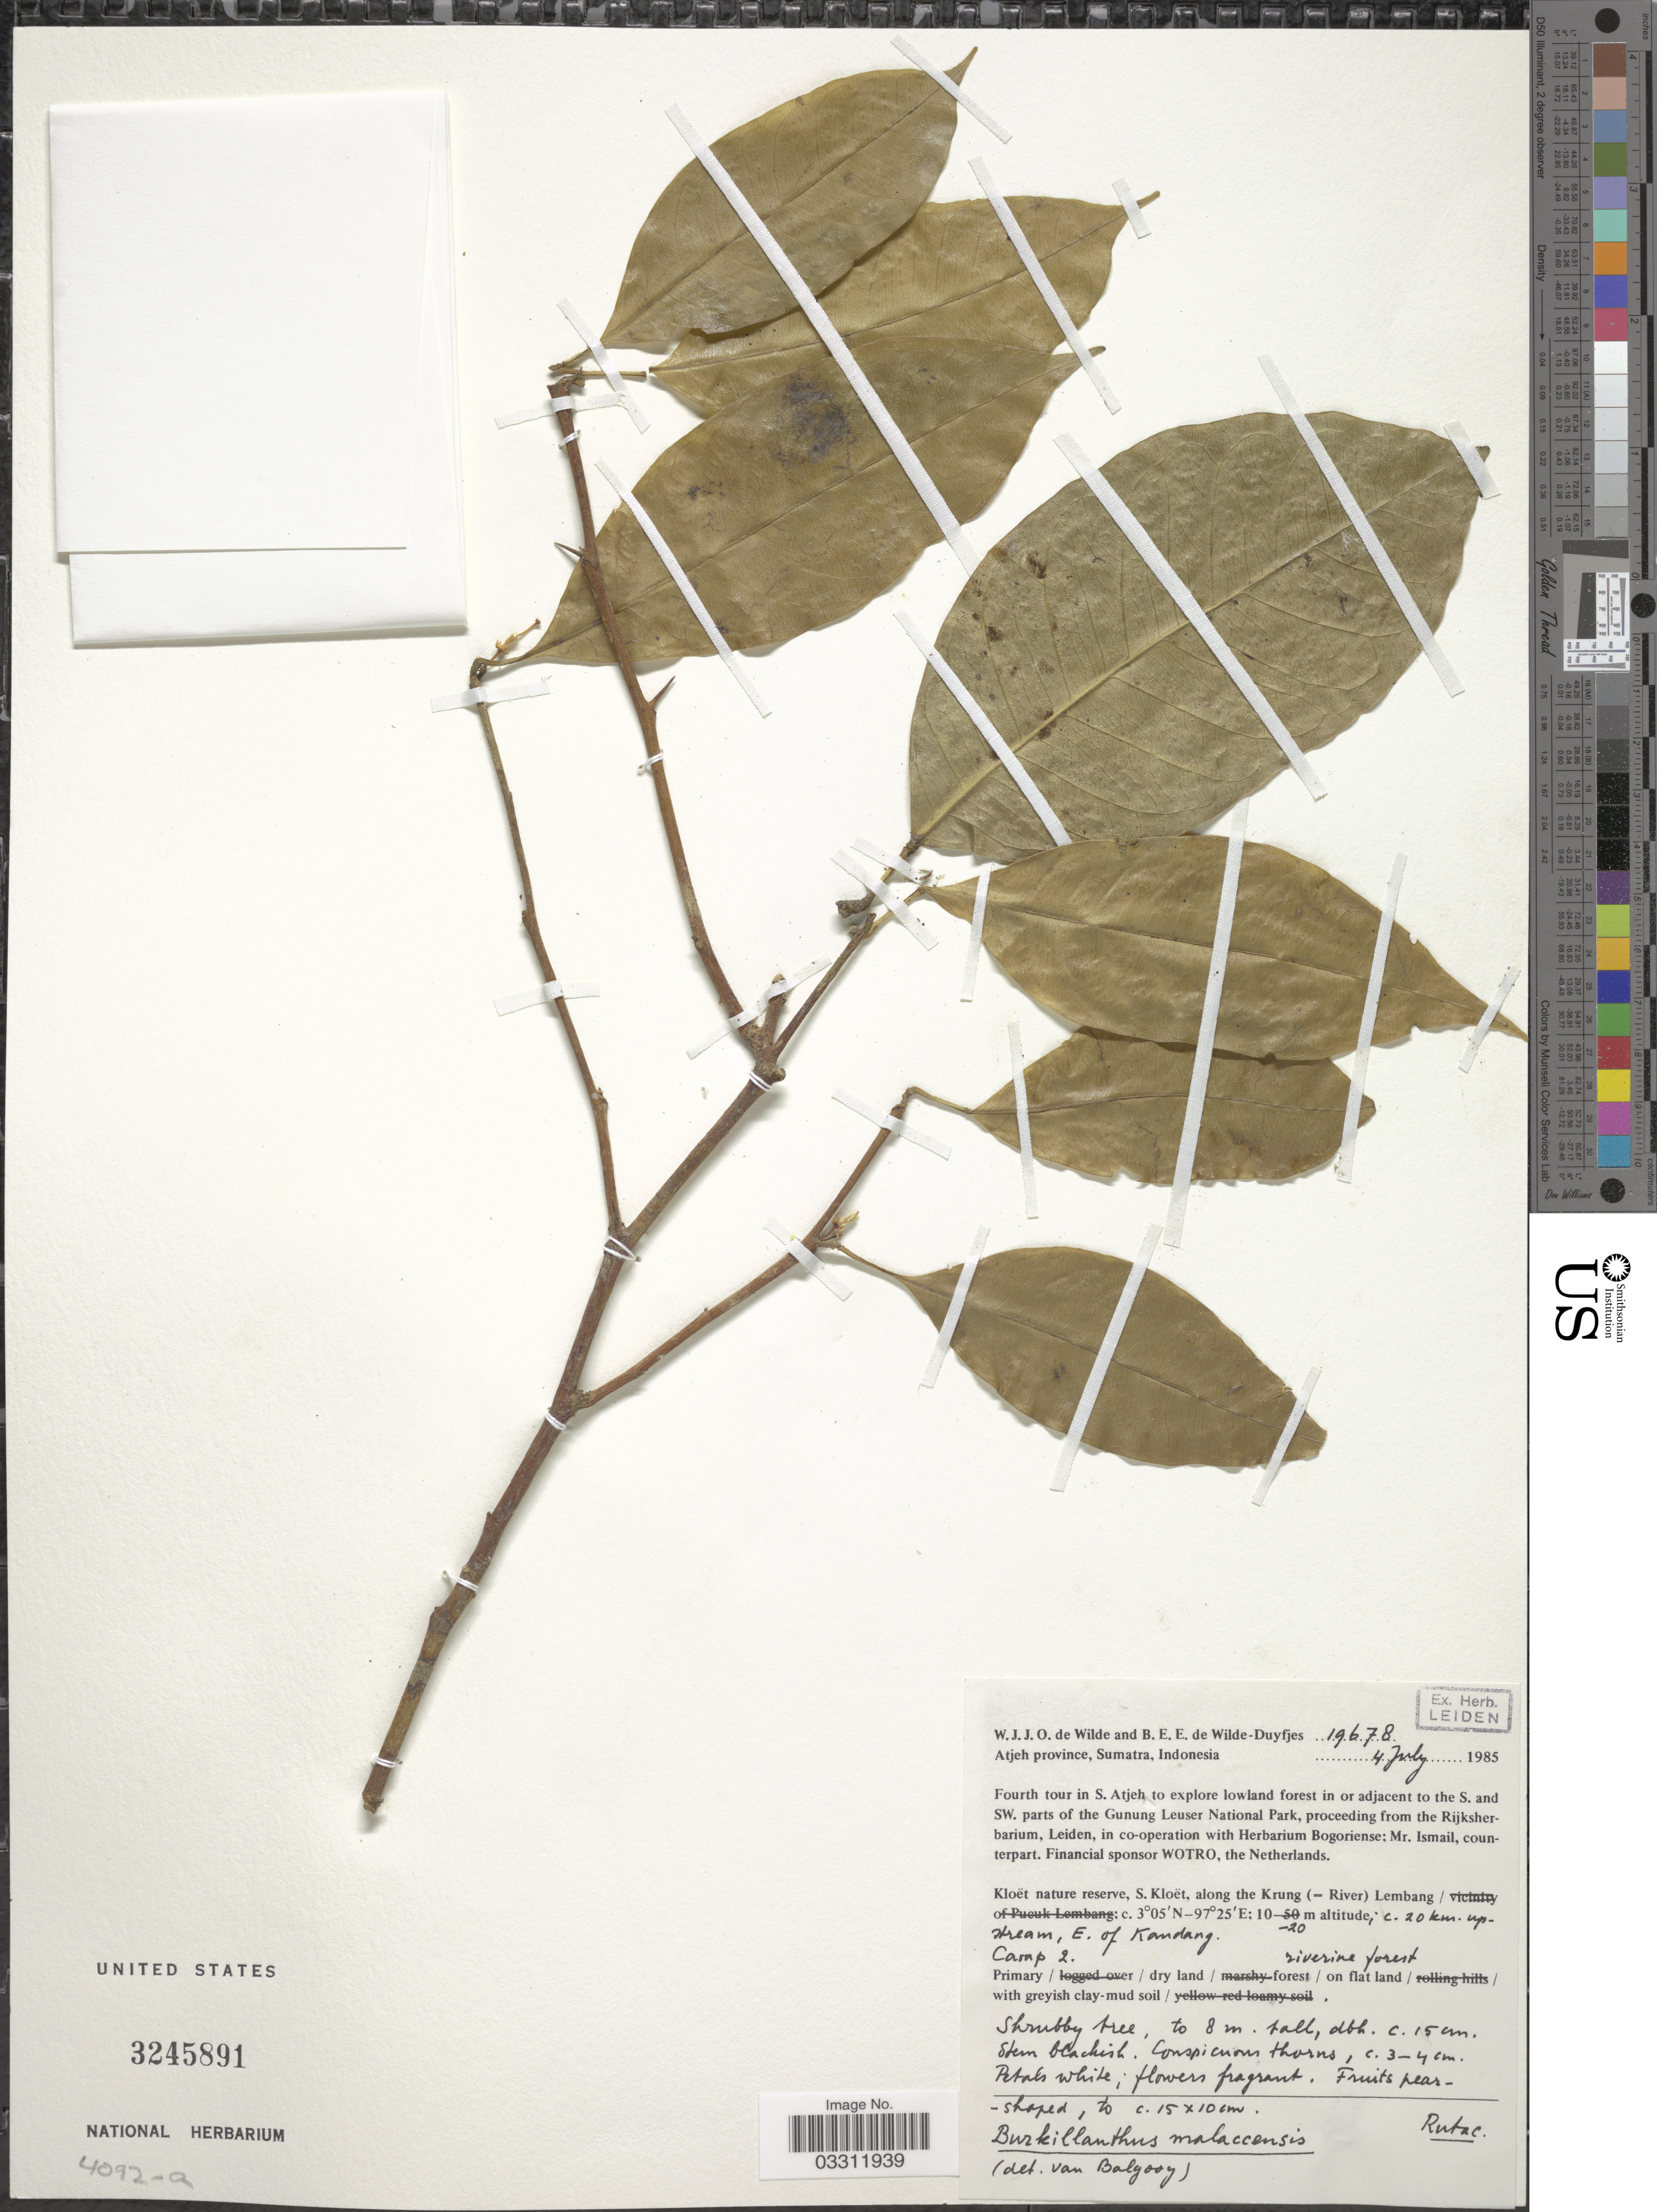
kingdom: Plantae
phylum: Tracheophyta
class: Magnoliopsida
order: Sapindales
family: Rutaceae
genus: Burkillanthus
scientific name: Burkillanthus malaccensis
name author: (Ridl.) Swingle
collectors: W. J. de Wilde & B. E. de Wilde-Duyfjes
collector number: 19678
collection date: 1985-07-04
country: Indonesia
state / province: Sumatra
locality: Atjeh province. S. Atjeh. Kloët nature reserve, S. Kloët, along the Krung (-River) Lembang. C. 20 km. upstream, E. of Kandang. Camp 2.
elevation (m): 10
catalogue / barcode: US 3245891